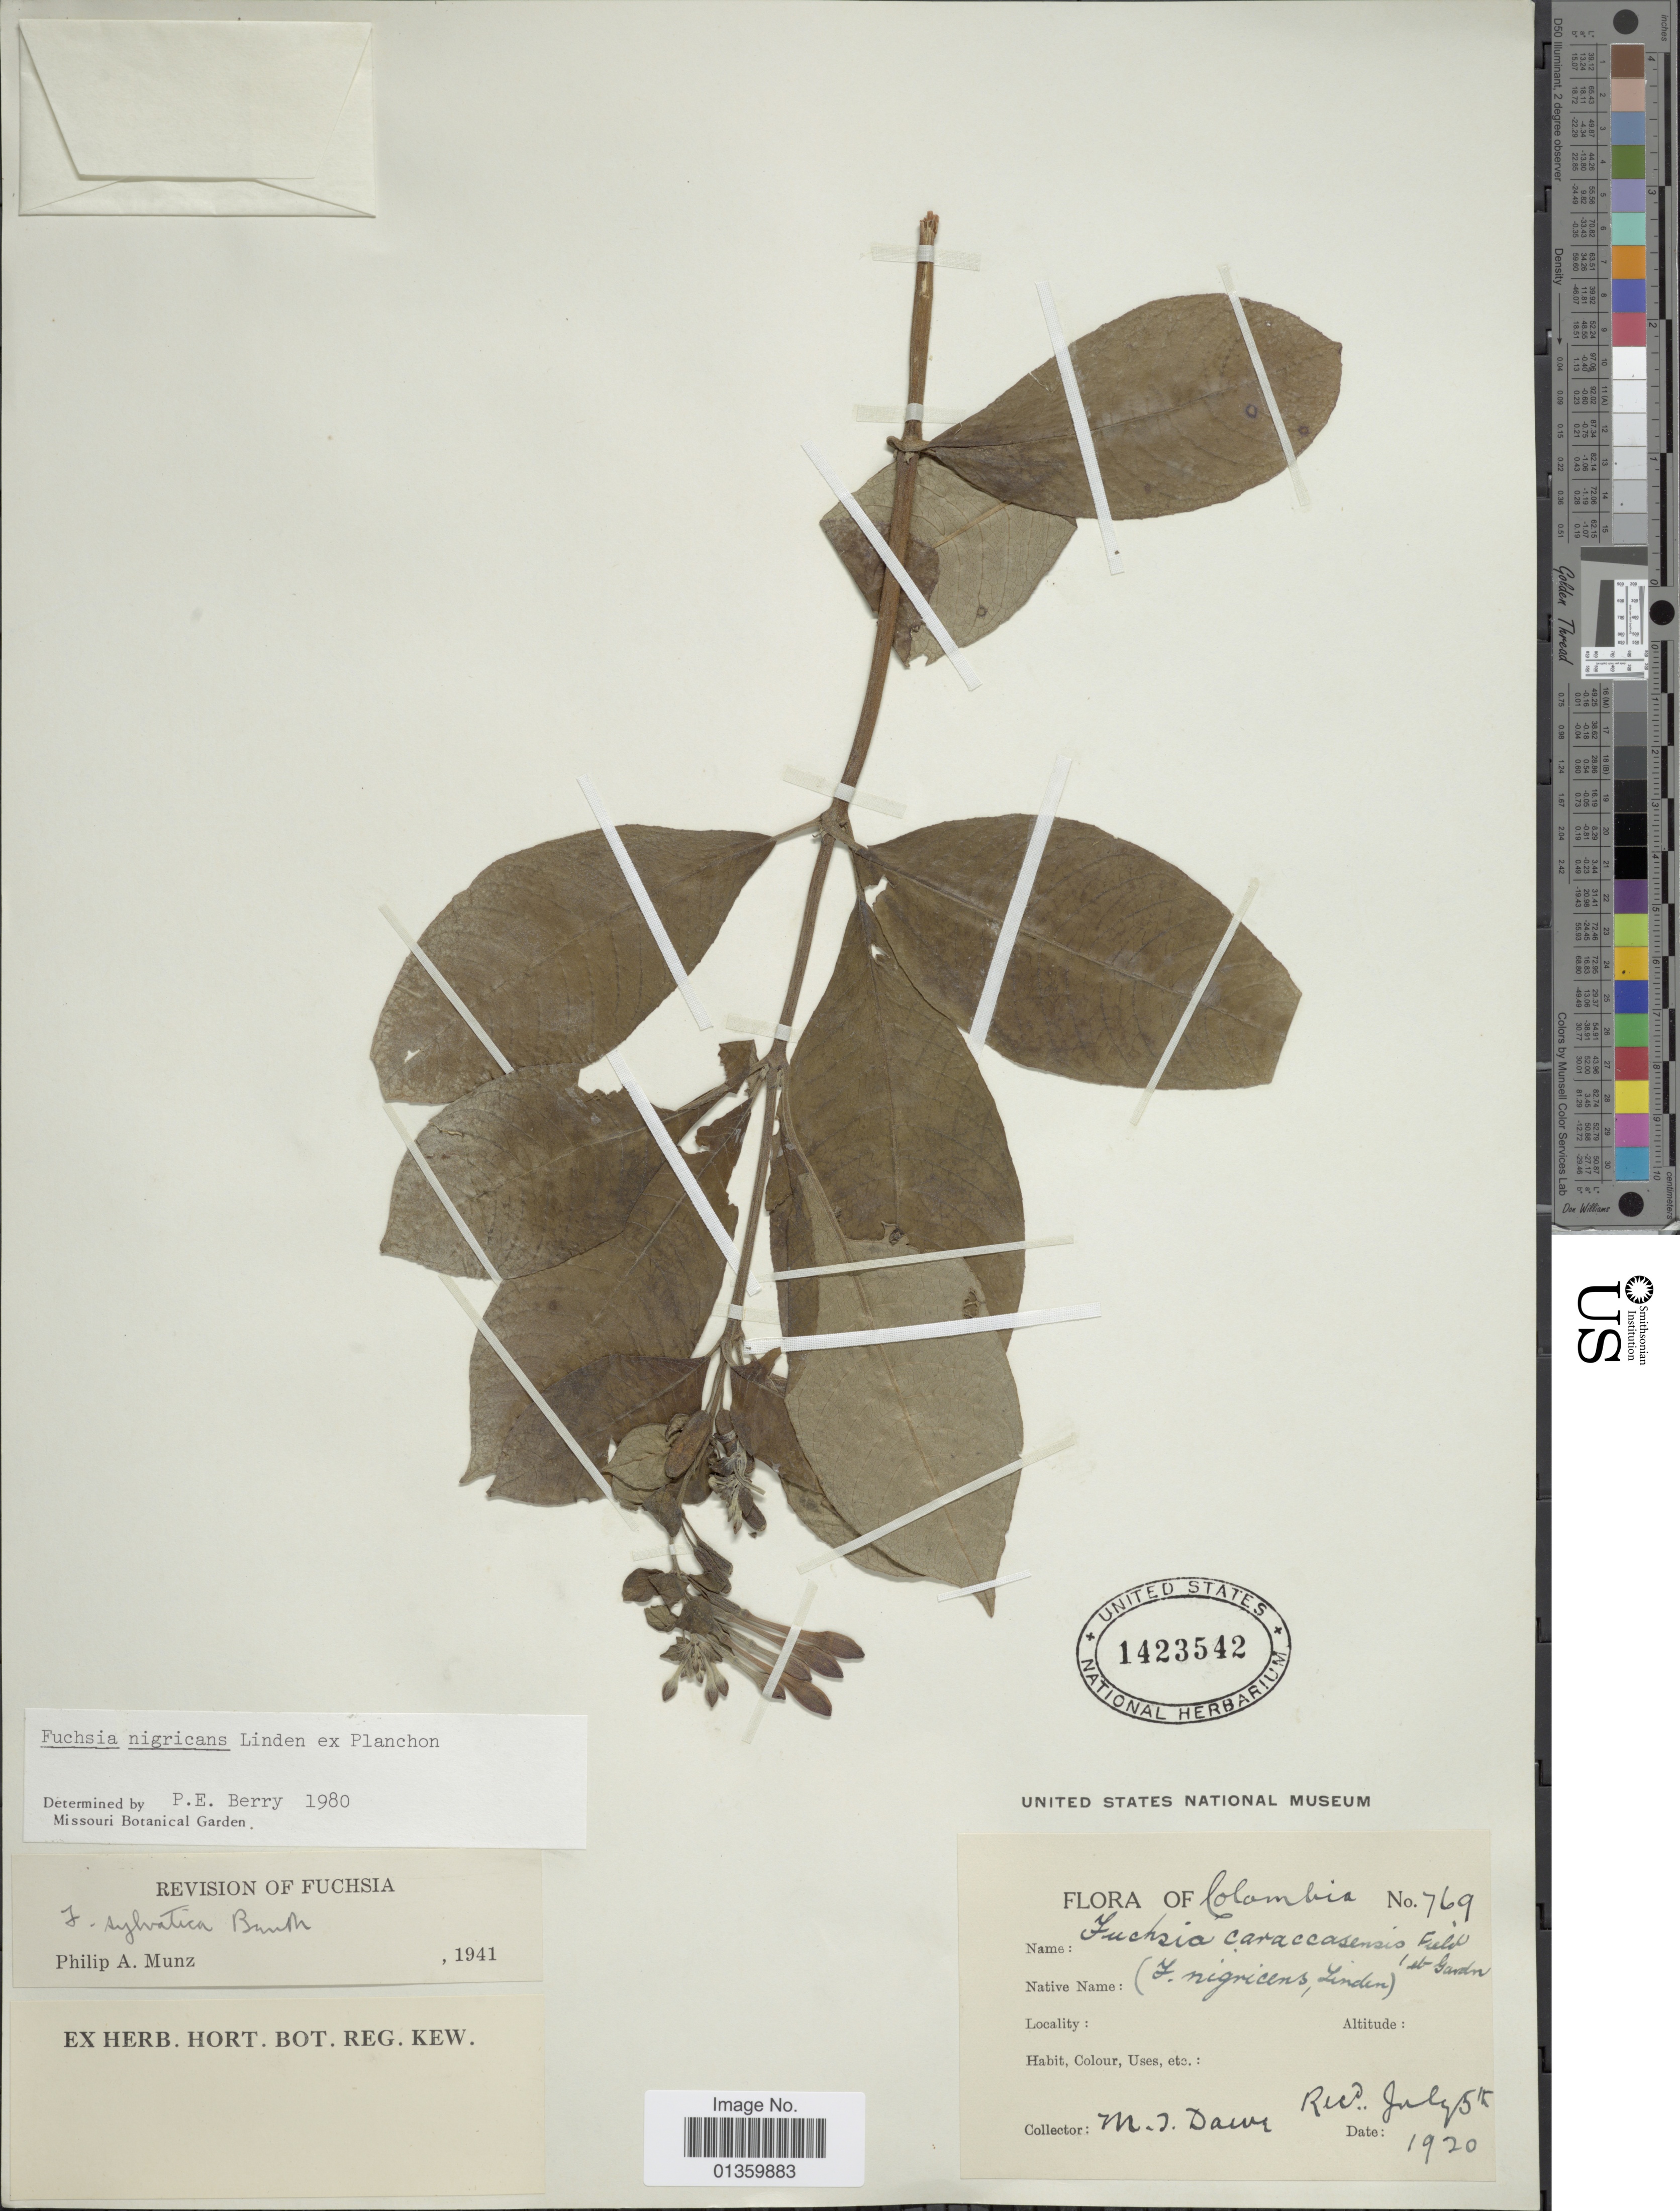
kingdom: Plantae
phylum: Tracheophyta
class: Magnoliopsida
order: Myrtales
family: Onagraceae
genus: Fuchsia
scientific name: Fuchsia nigricans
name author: Linden ex Planch.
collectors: M. T. Dawe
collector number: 769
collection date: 1920-07-05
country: Colombia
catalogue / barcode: US 1423542